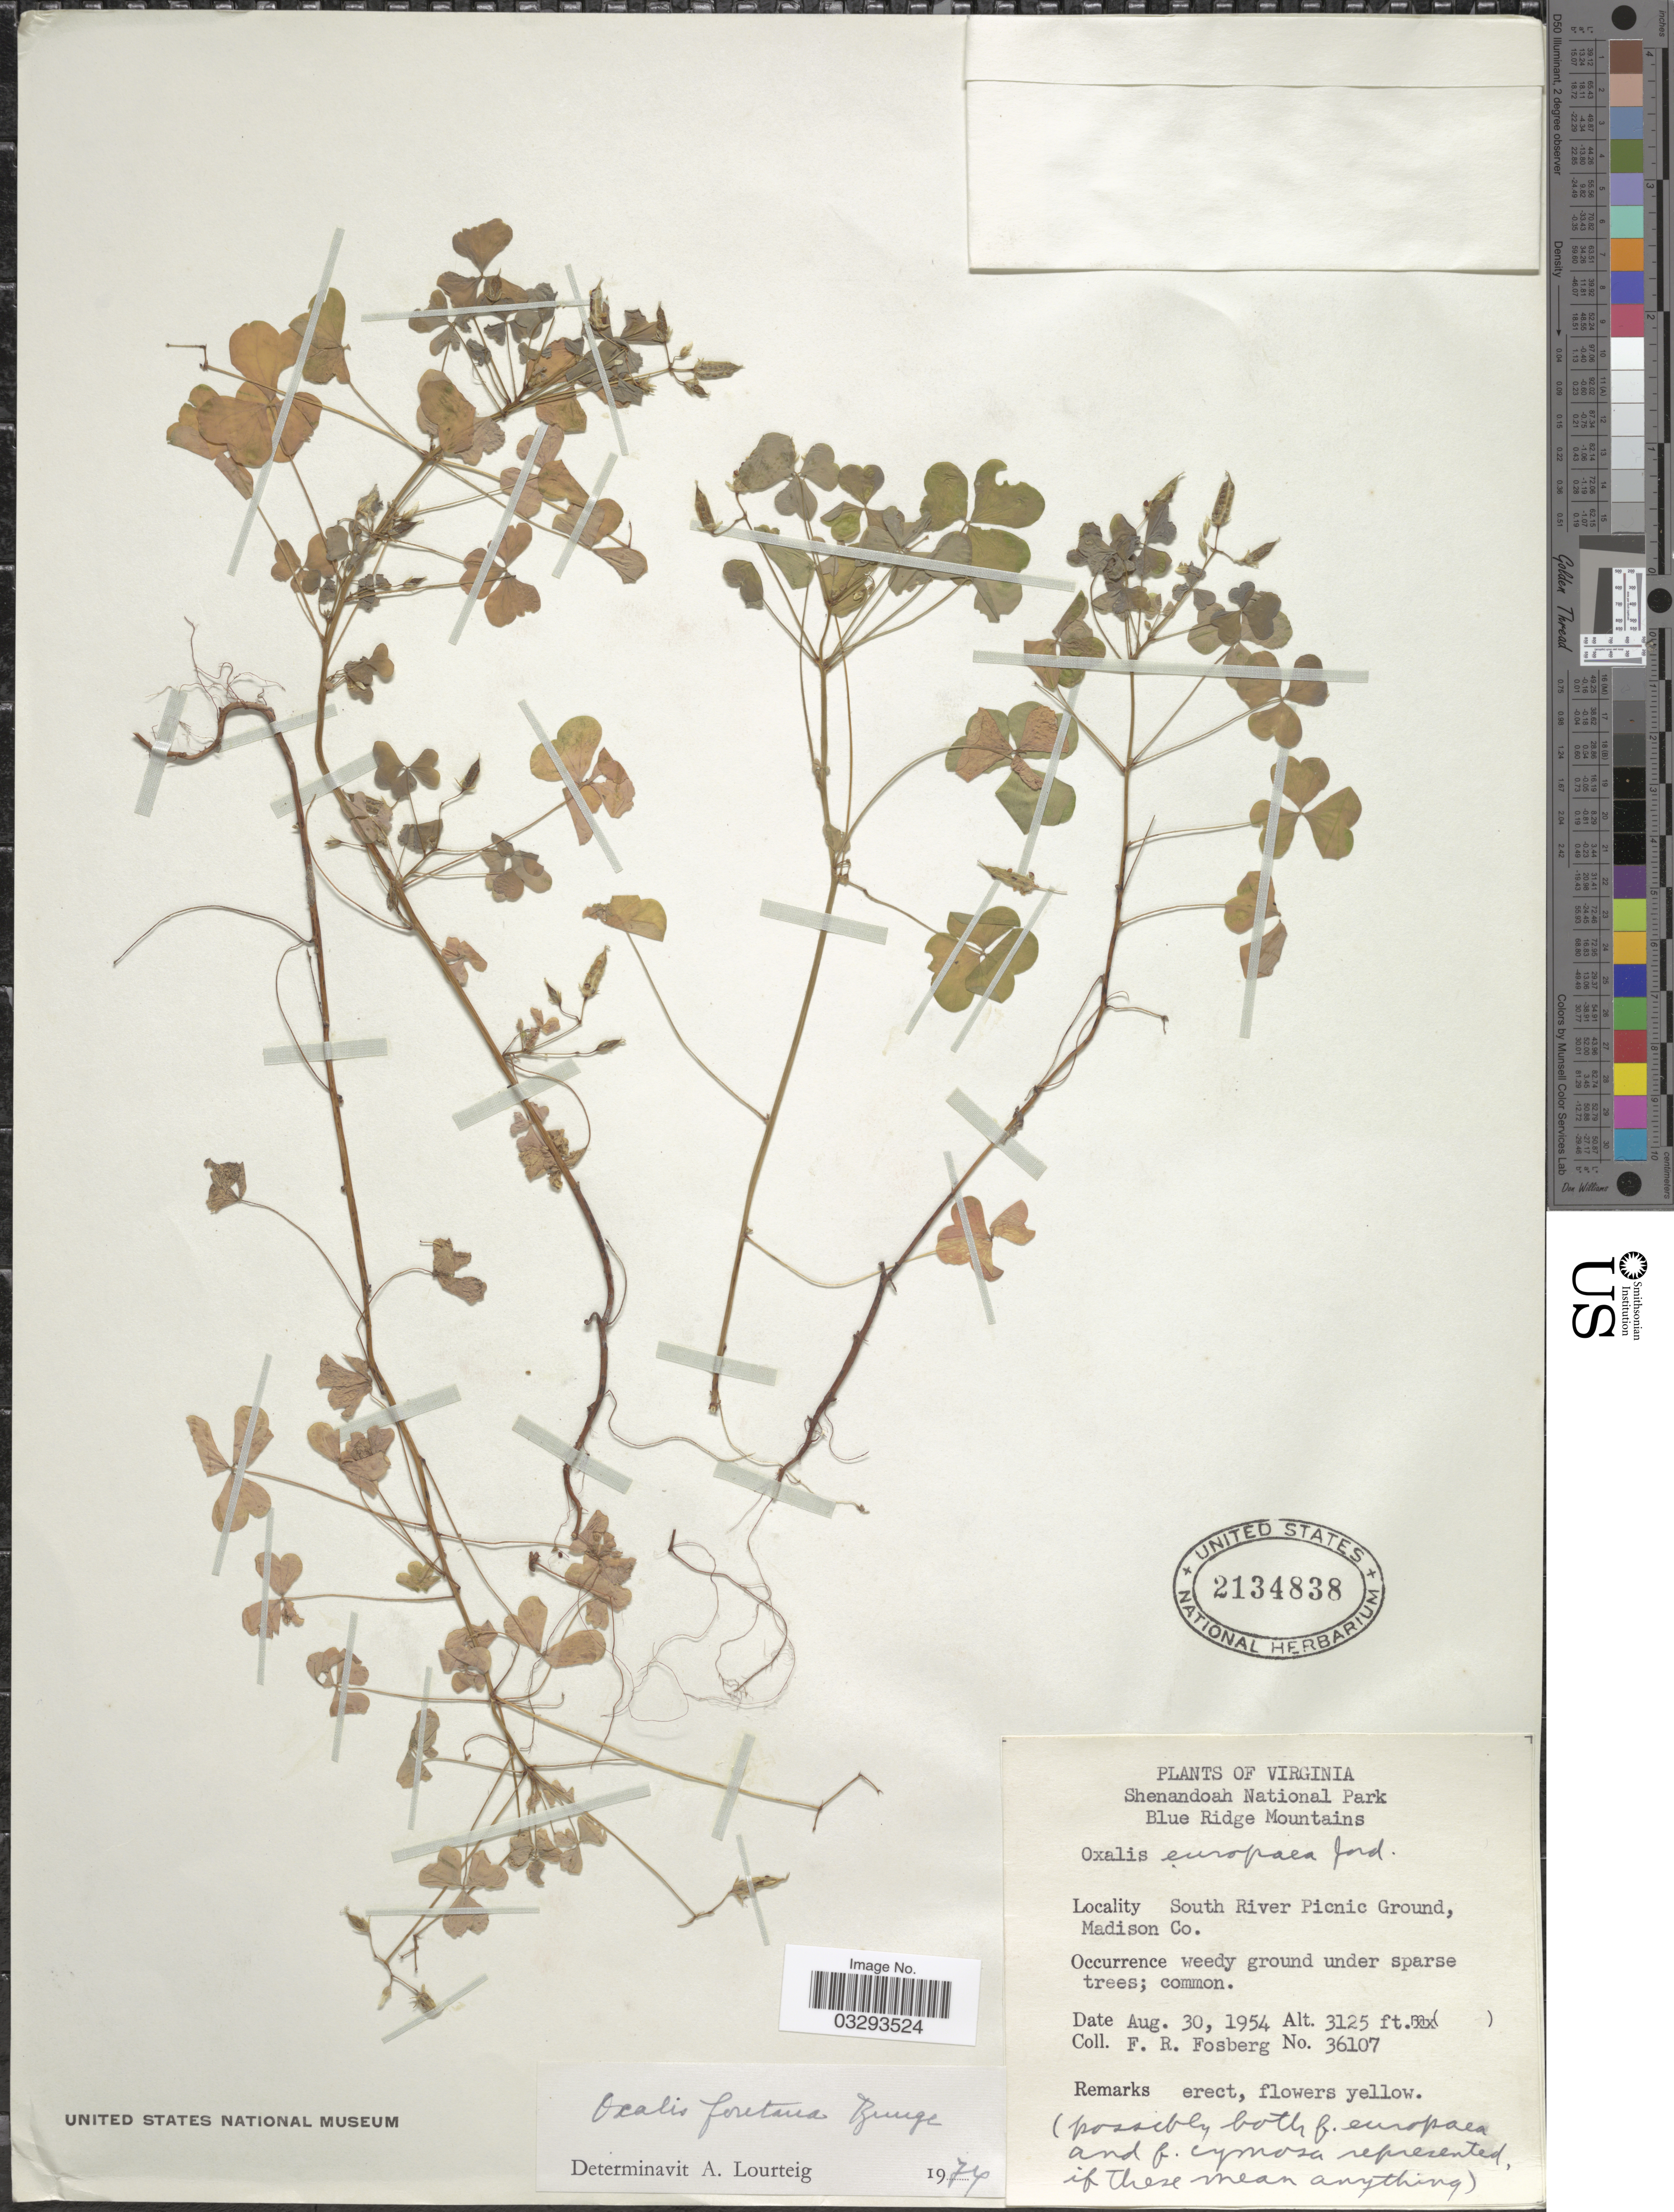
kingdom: Plantae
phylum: Tracheophyta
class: Magnoliopsida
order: Oxalidales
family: Oxalidaceae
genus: Oxalis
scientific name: Oxalis fontana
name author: Bunge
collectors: F. R. Fosberg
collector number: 36107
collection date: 1954-08-30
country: United States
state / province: Virginia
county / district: Madison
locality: Shenandoah National Park. Blue Ridge Mountains. South River Picnic Ground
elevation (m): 952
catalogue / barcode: US 2134838